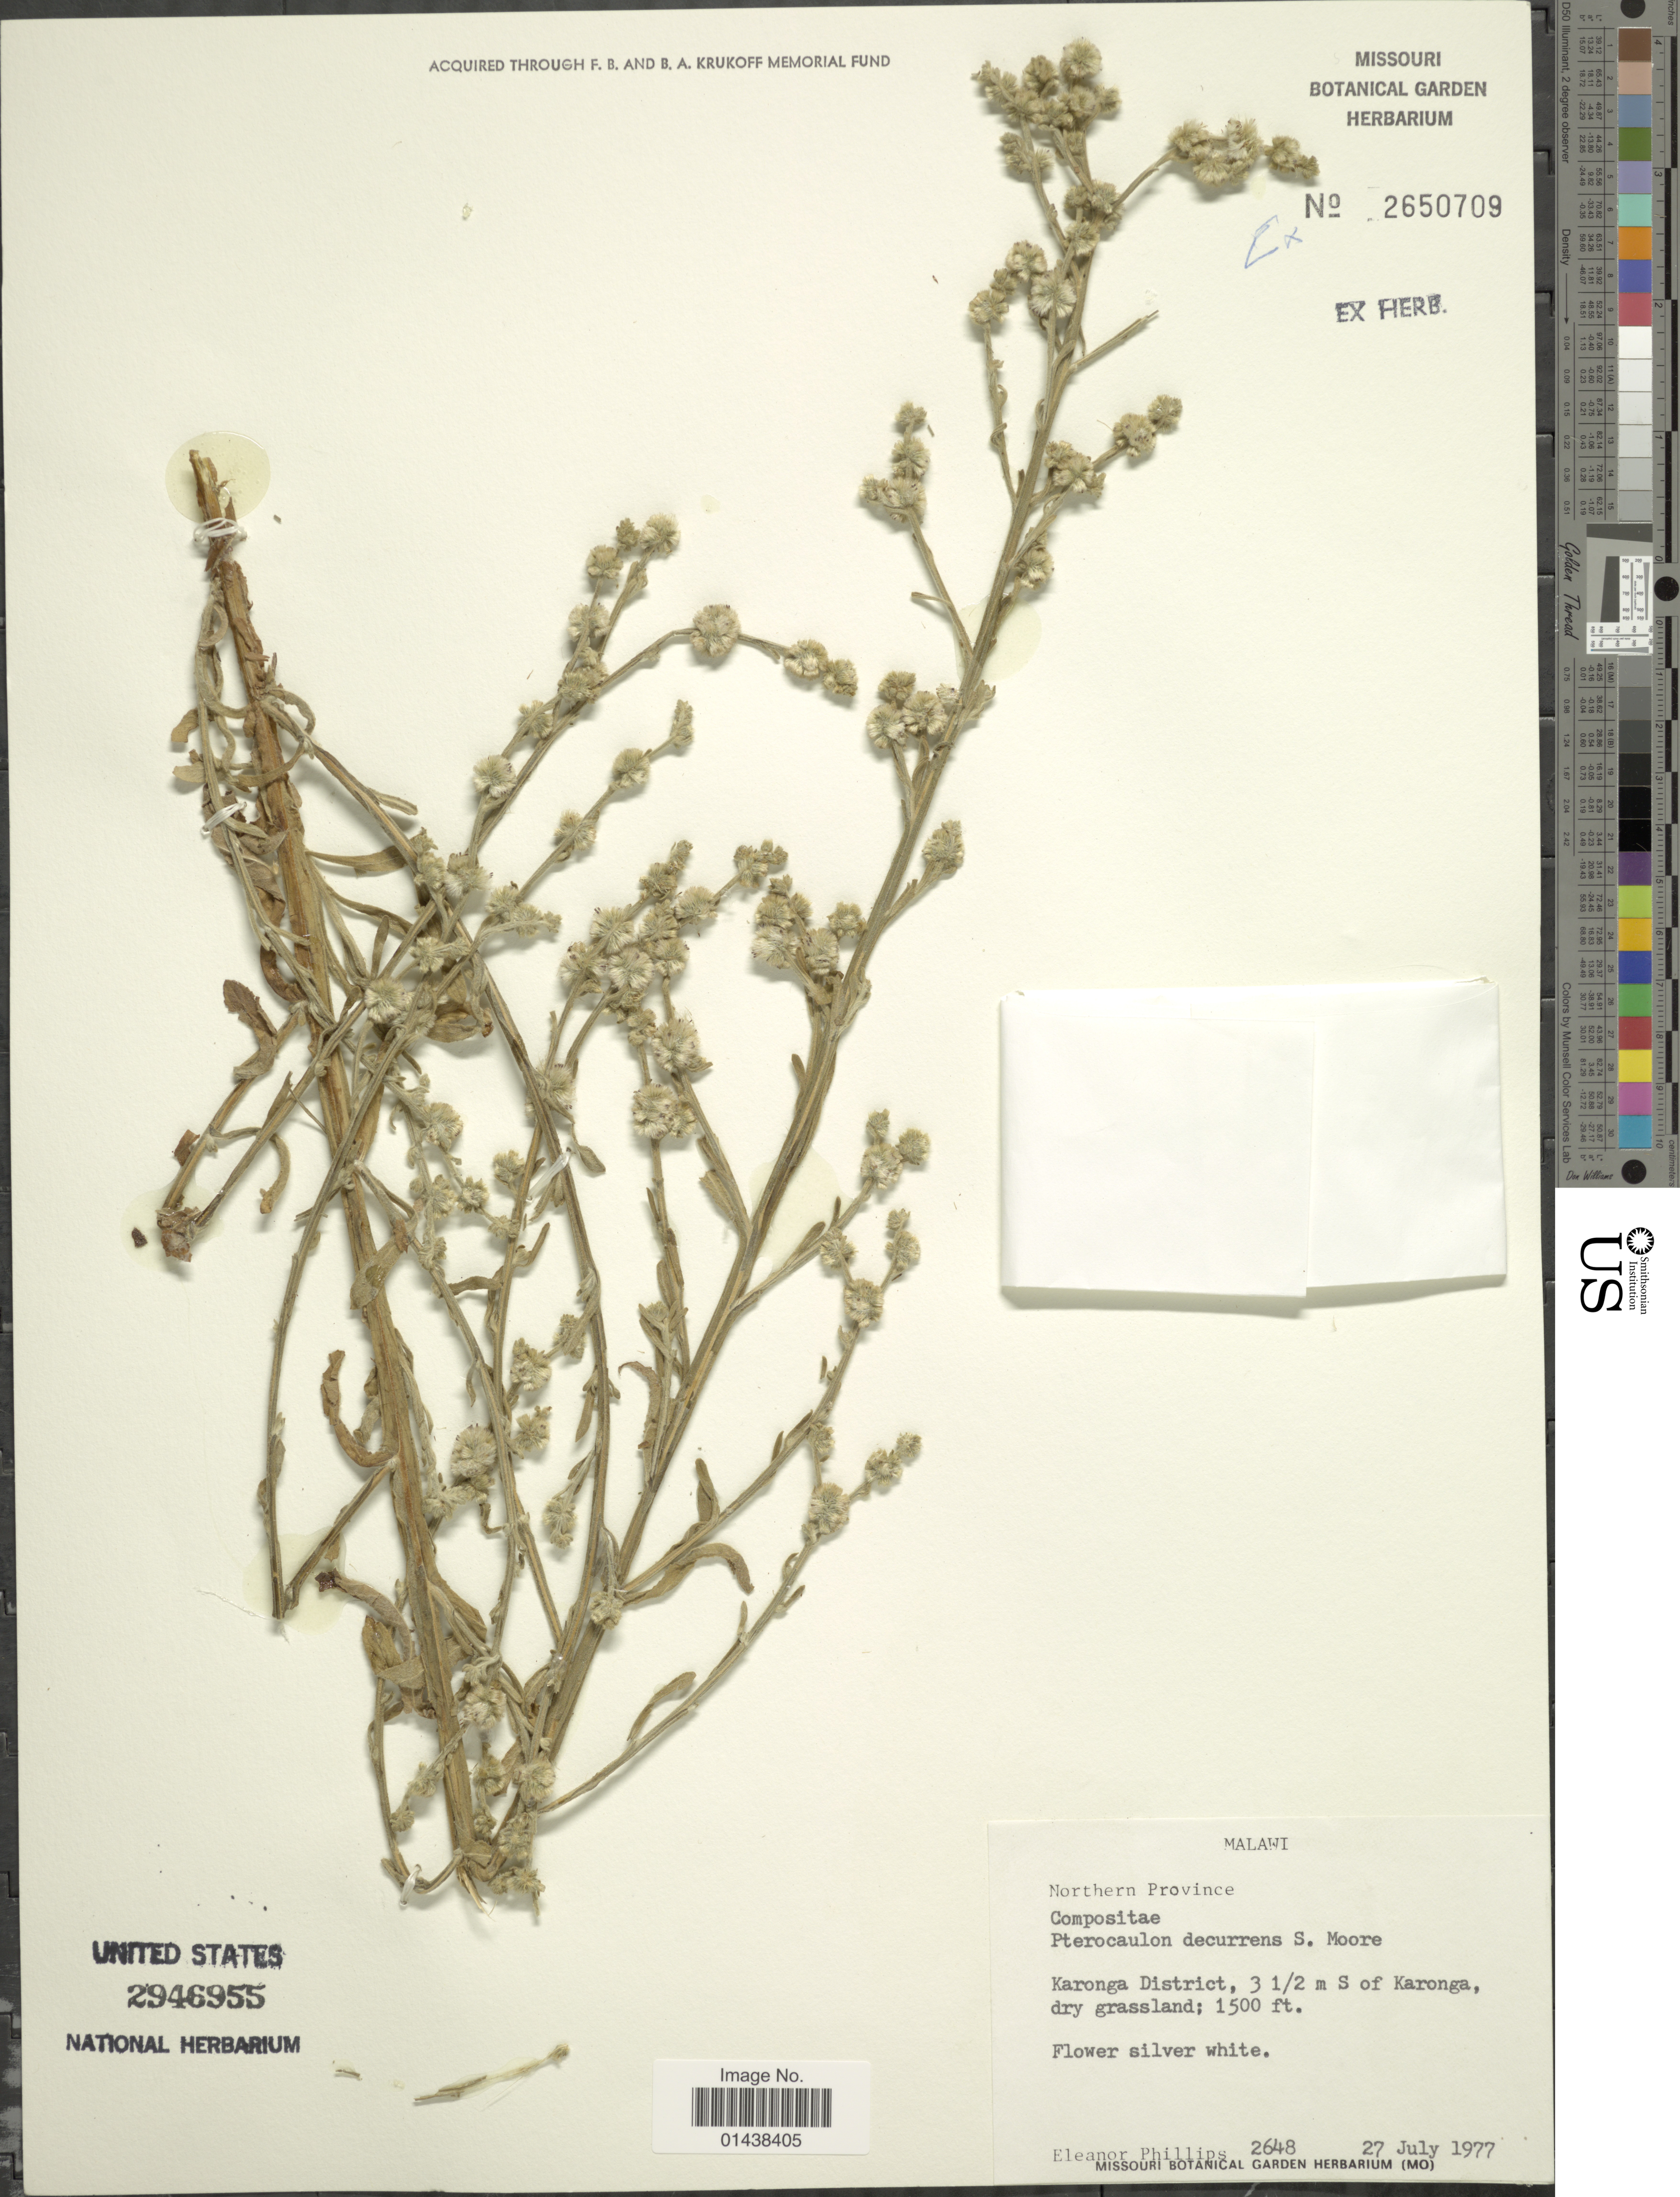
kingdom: Plantae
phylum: Tracheophyta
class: Magnoliopsida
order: Asterales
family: Asteraceae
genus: Pterocaulon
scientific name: Pterocaulon decurrens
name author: (L.) S. Moore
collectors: E. Phillips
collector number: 2648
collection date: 1977-07-27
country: Malawi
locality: Karonga District, 3 1/2 , S of Karonga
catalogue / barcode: US 2946955